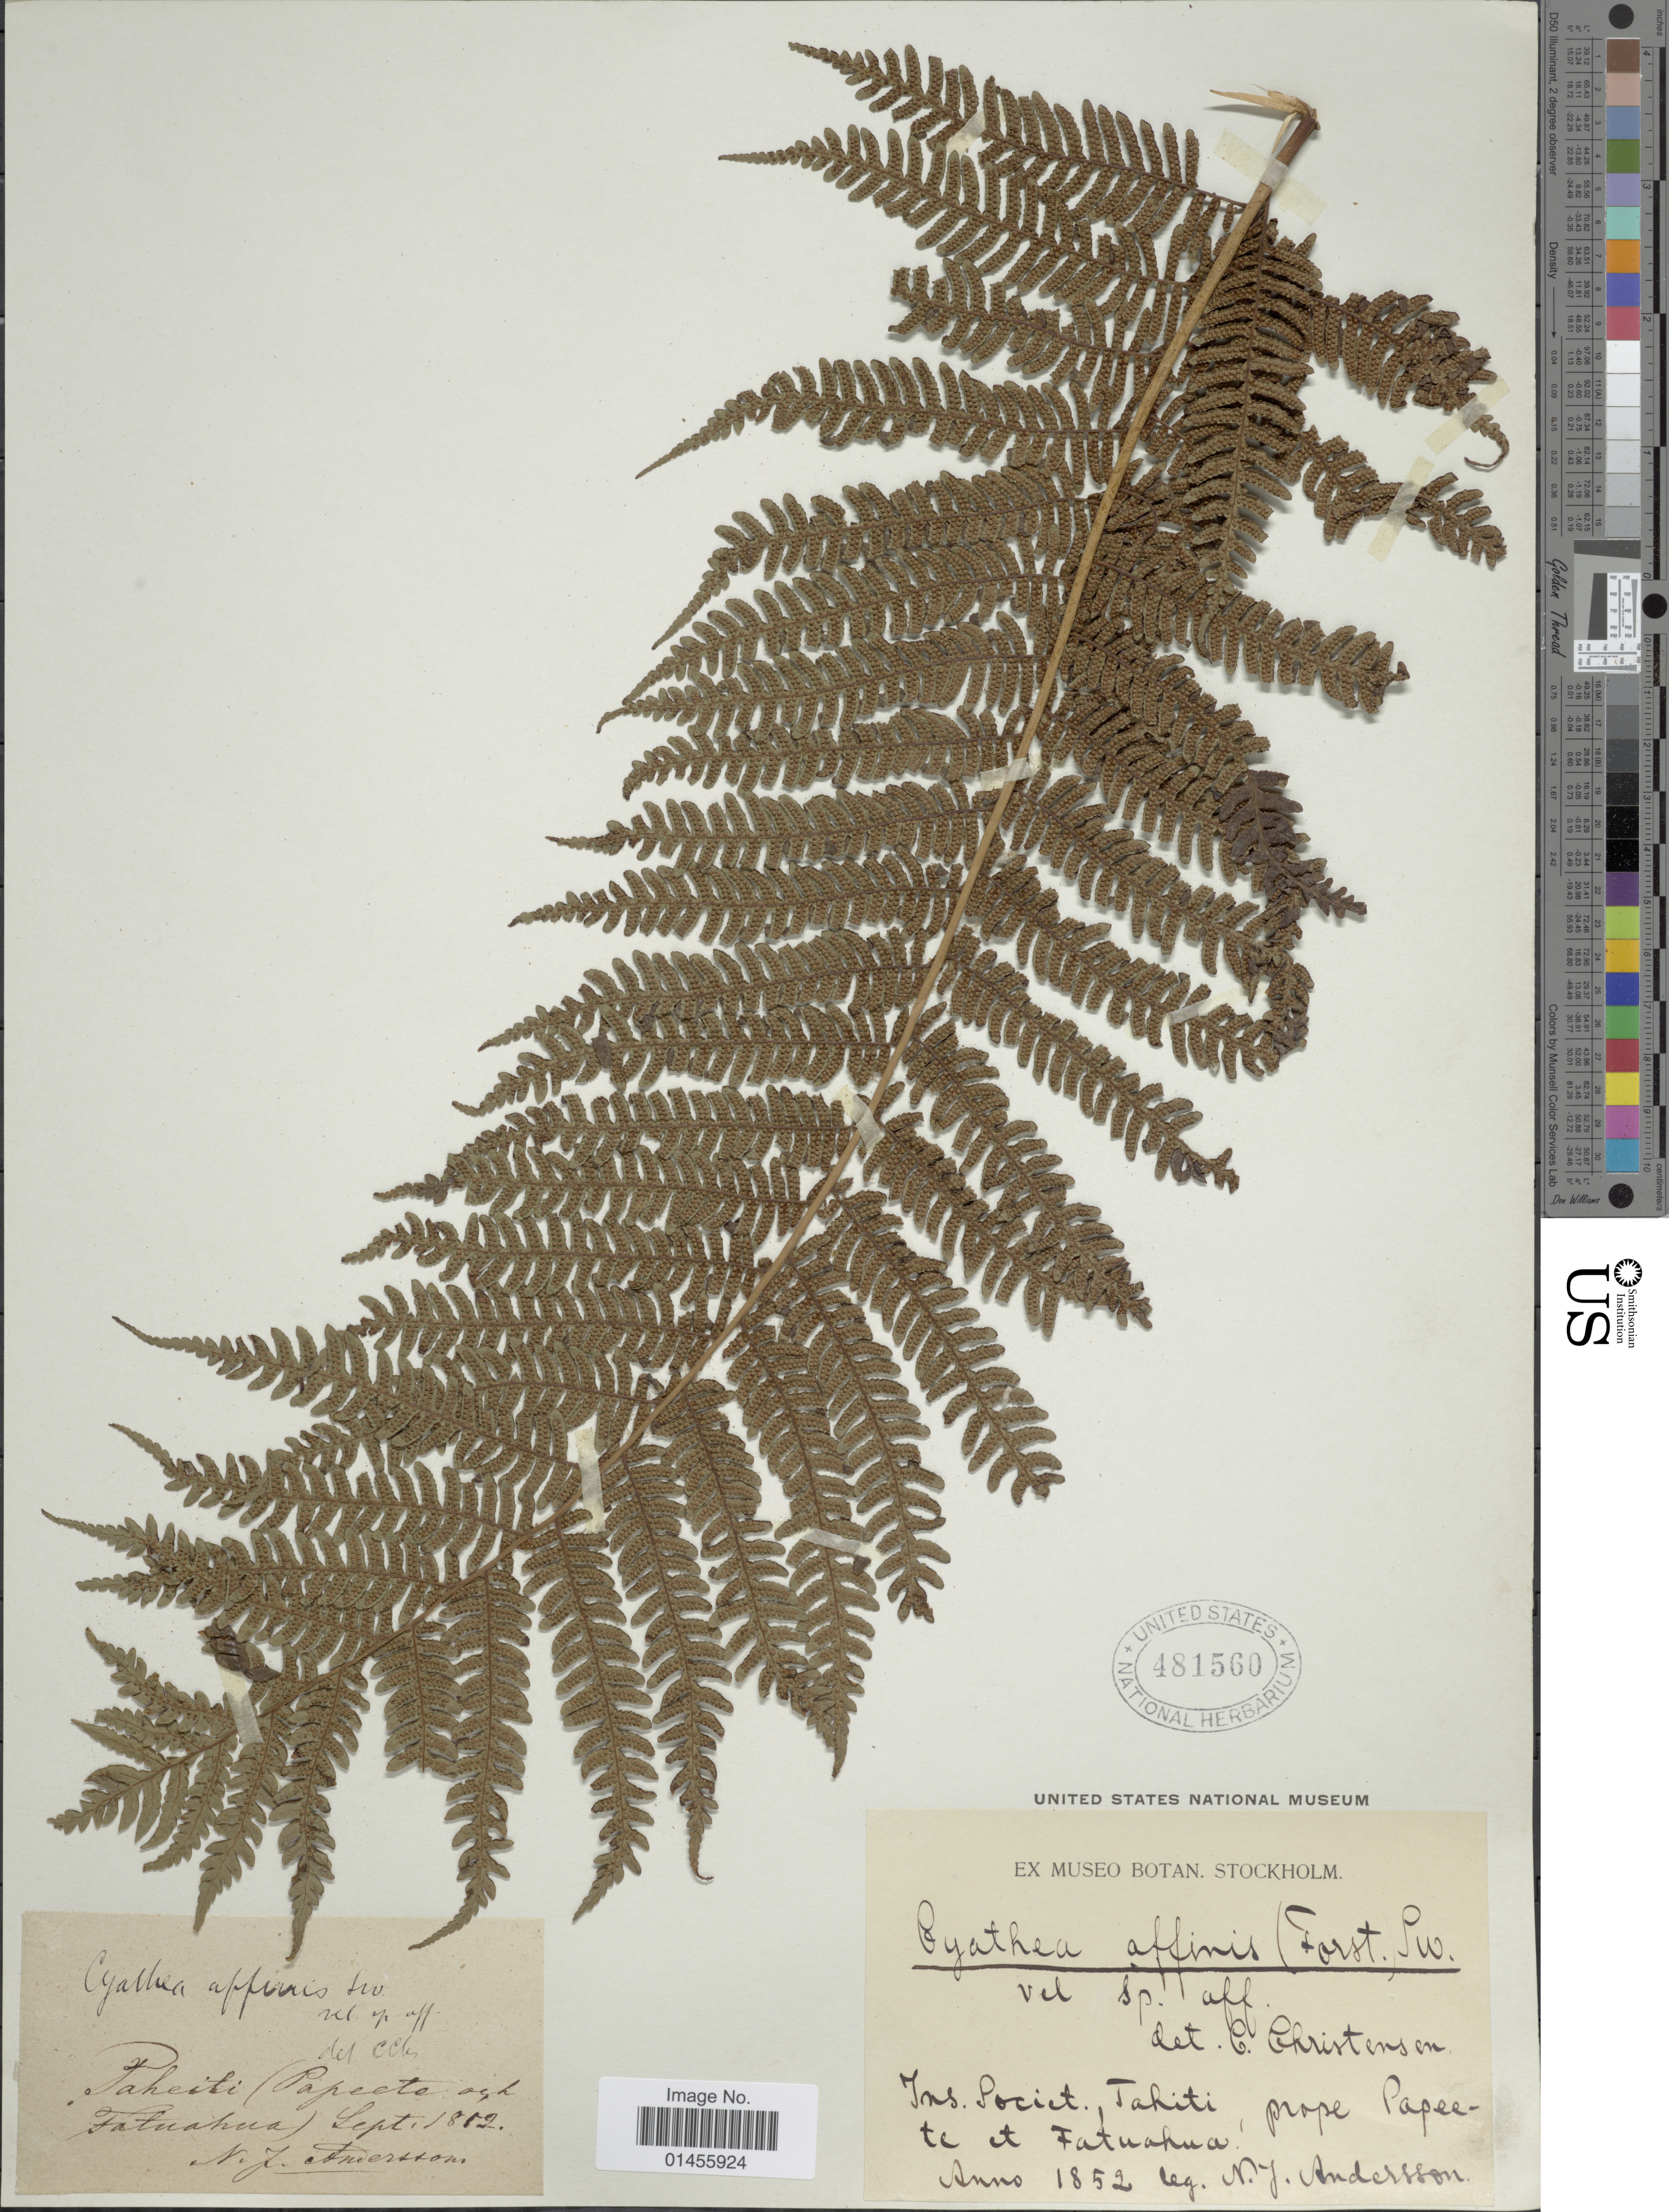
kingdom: Plantae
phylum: Tracheophyta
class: Polypodiopsida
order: Cyatheales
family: Cyatheaceae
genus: Alsophila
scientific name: Alsophila tahitensis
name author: Brack. in Wilkes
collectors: N. J. Andersson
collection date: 1852-01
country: French Polynesia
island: Tahiti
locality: Ins. Societe. Tahiti, prope Papeete et Fatuahua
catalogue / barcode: US 481560